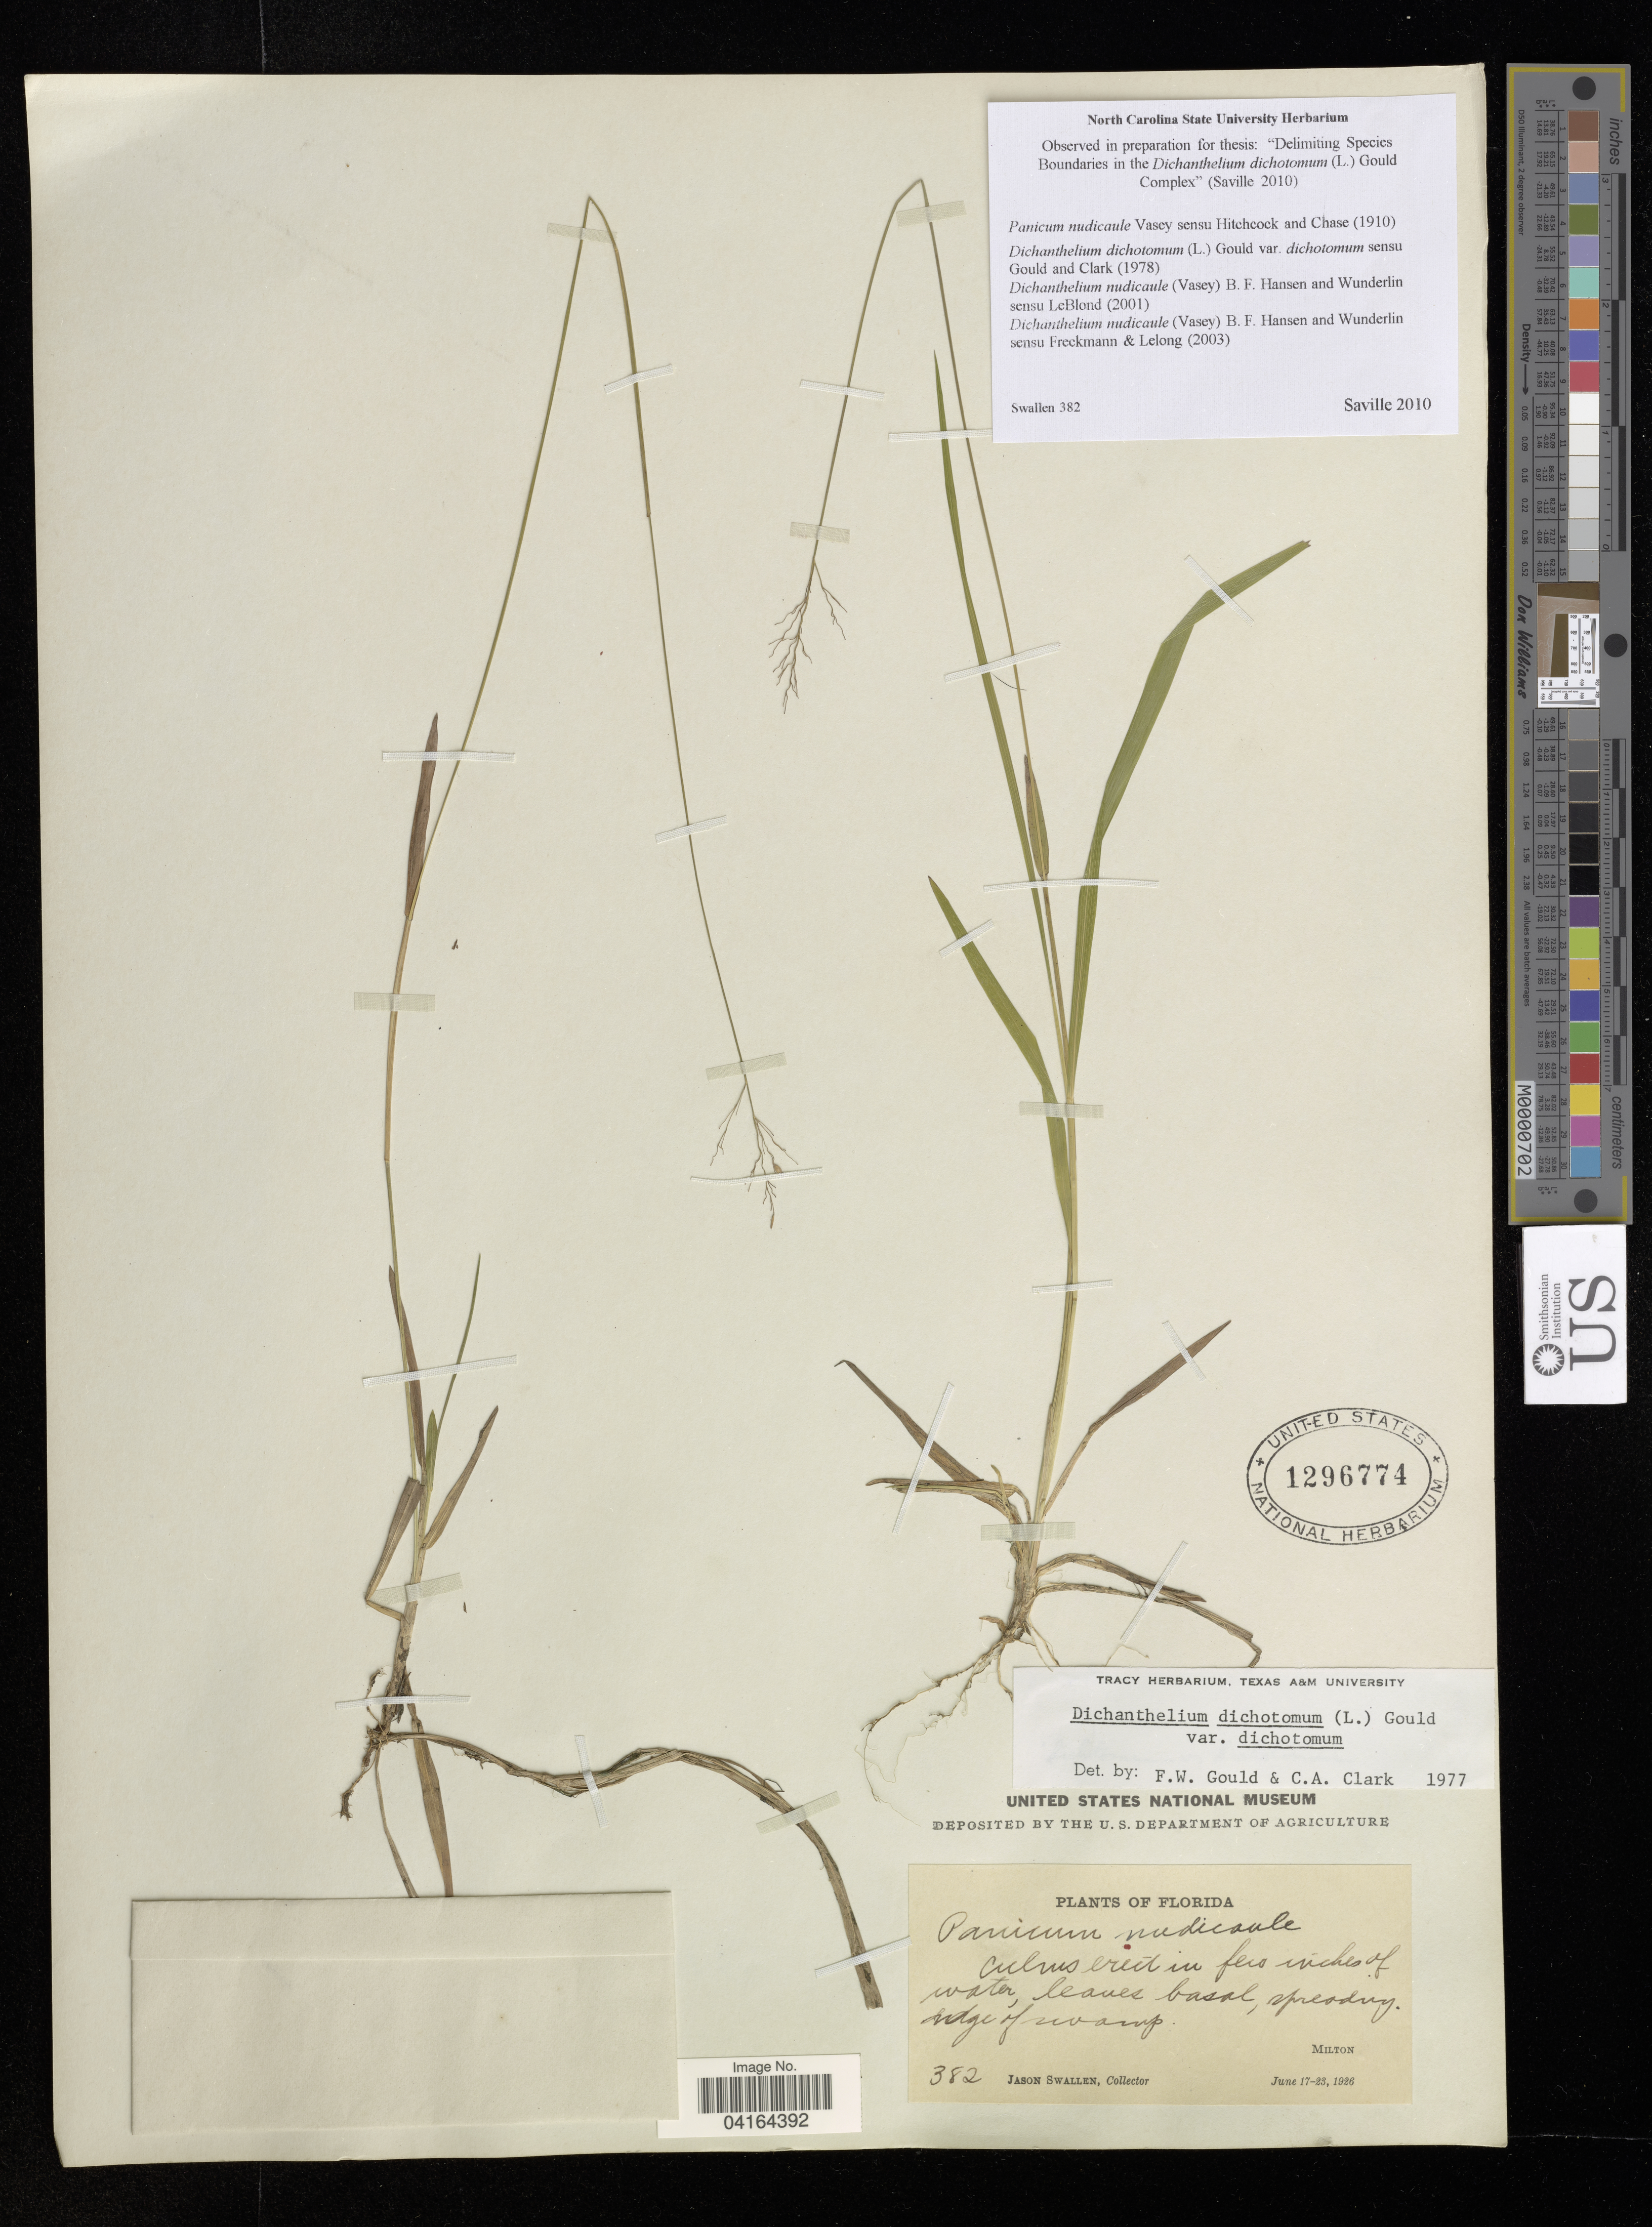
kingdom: Plantae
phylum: Tracheophyta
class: Liliopsida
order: Poales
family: Poaceae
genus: Dichanthelium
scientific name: Dichanthelium nudicaule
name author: (Vasey) B.F. Hansen & Wunderlin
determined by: Saville, A. C., (NCSC), North Carolina State University (UNITED STATES)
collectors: J. R. Swallen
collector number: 382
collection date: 1926-06-17/1926-06-23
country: United States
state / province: Florida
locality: Edge of swamps. Milton.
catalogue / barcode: US 1296774